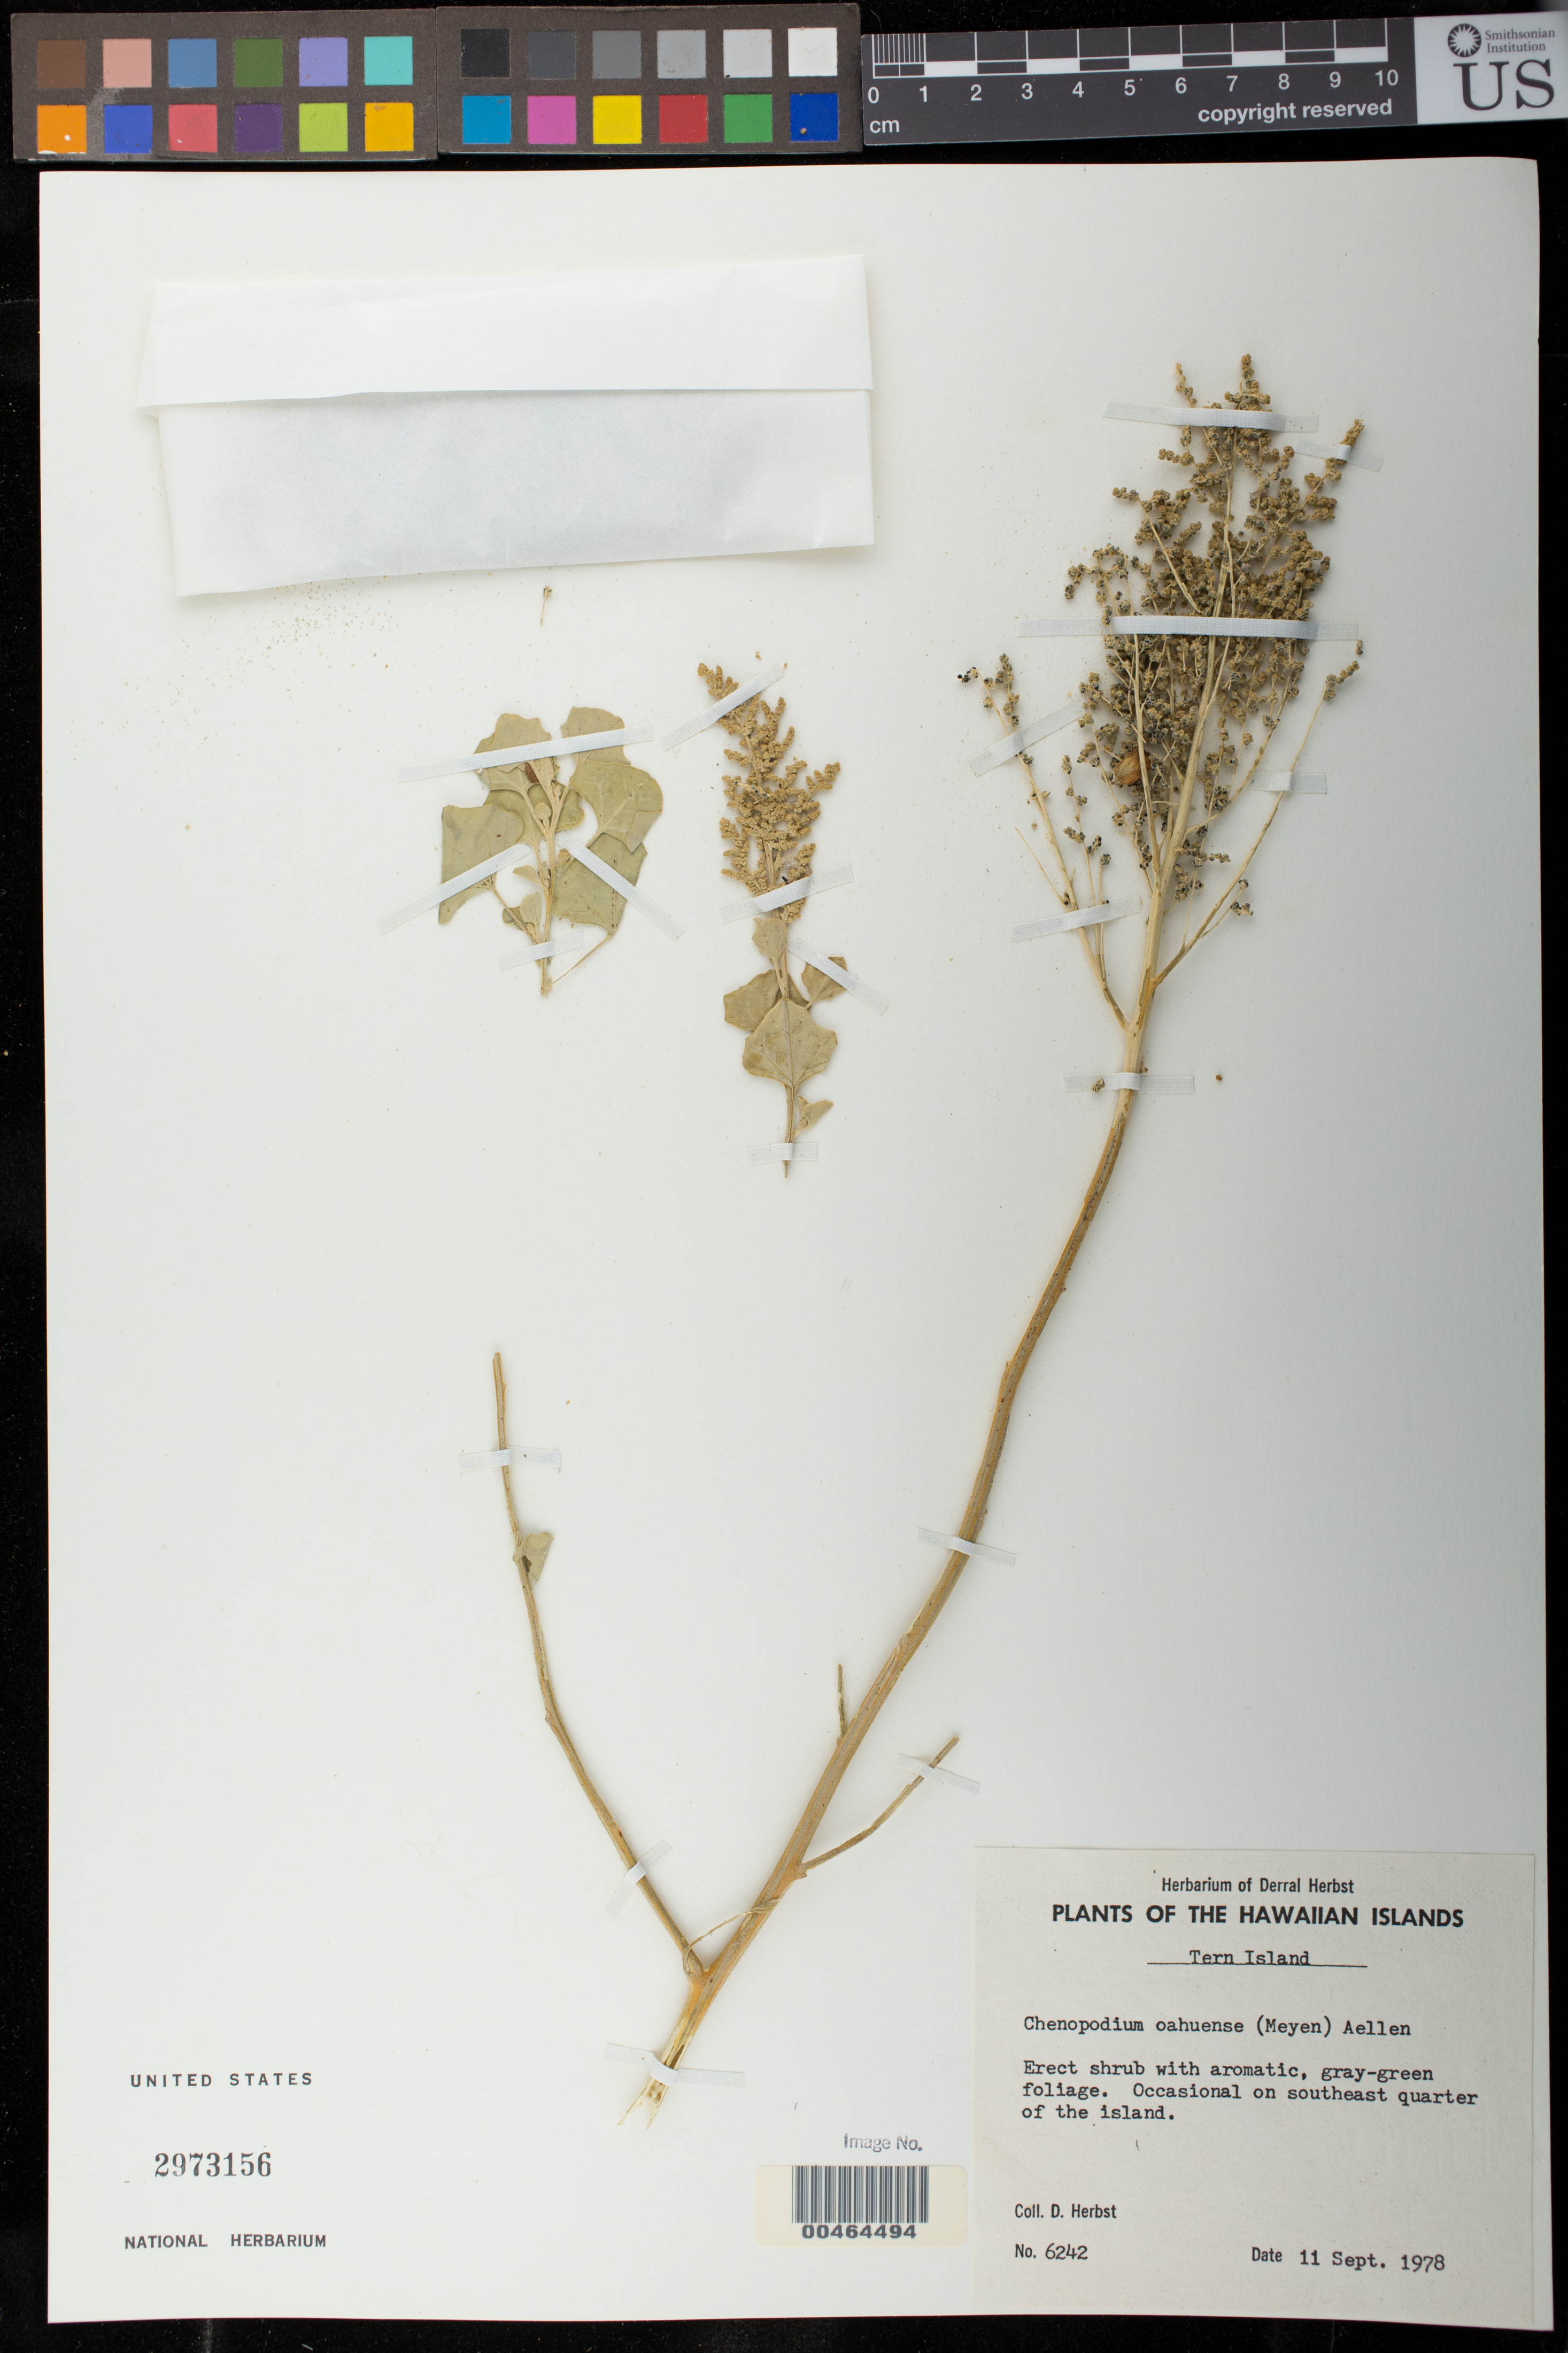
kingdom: Plantae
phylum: Tracheophyta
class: Magnoliopsida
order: Caryophyllales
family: Amaranthaceae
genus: Chenopodium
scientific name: Chenopodium oahuense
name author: (Meyen) Aellen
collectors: D. R. Herbst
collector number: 6242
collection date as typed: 11 Sep 1978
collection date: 1978-09-11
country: United States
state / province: Hawaii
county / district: Honolulu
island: French Frigate Shoals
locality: Tern Islet: southeast quarter of the island.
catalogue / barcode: US 2973156